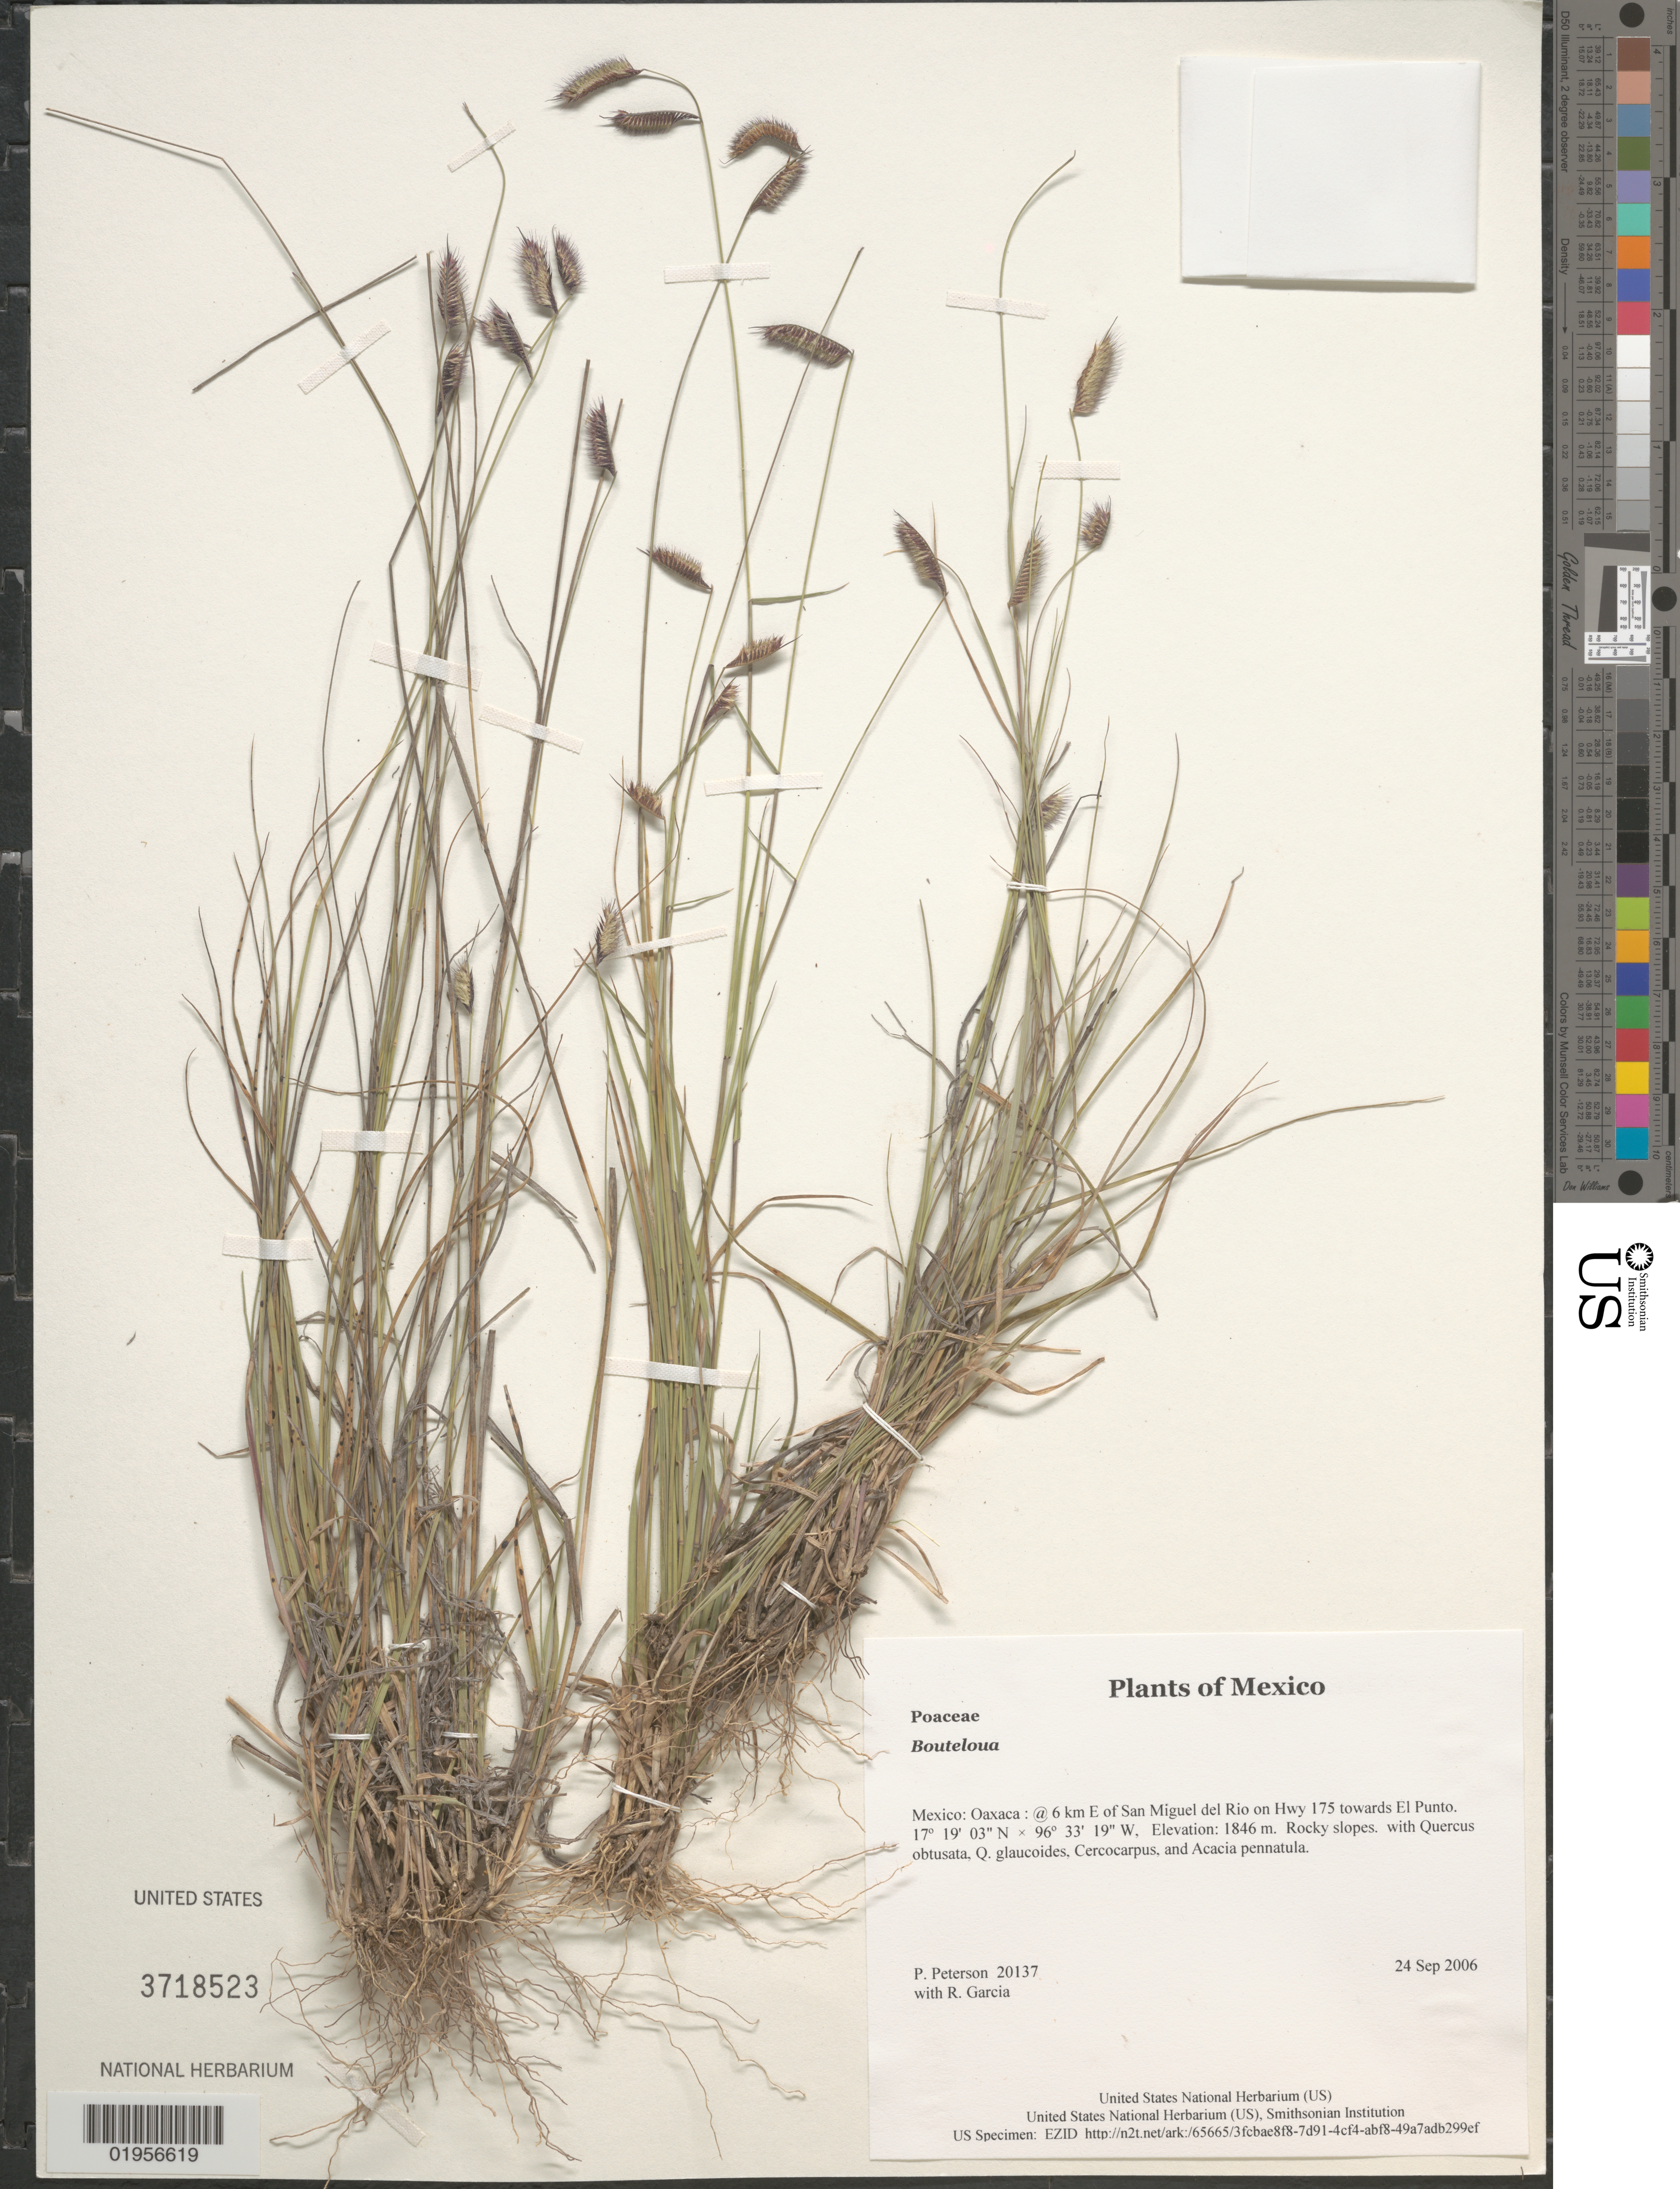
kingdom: Plantae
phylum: Tracheophyta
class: Liliopsida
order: Poales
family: Poaceae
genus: Bouteloua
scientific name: Bouteloua sp.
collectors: P. M. Peterson & R. Garcia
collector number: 20137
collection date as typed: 24 Sep 2006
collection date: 2006-09-24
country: Mexico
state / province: Oaxaca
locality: @ 6 km E of San Miguel del Rio on Hwy 175 towards El Punto.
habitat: Rocky slopes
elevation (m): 1846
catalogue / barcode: US 3718523